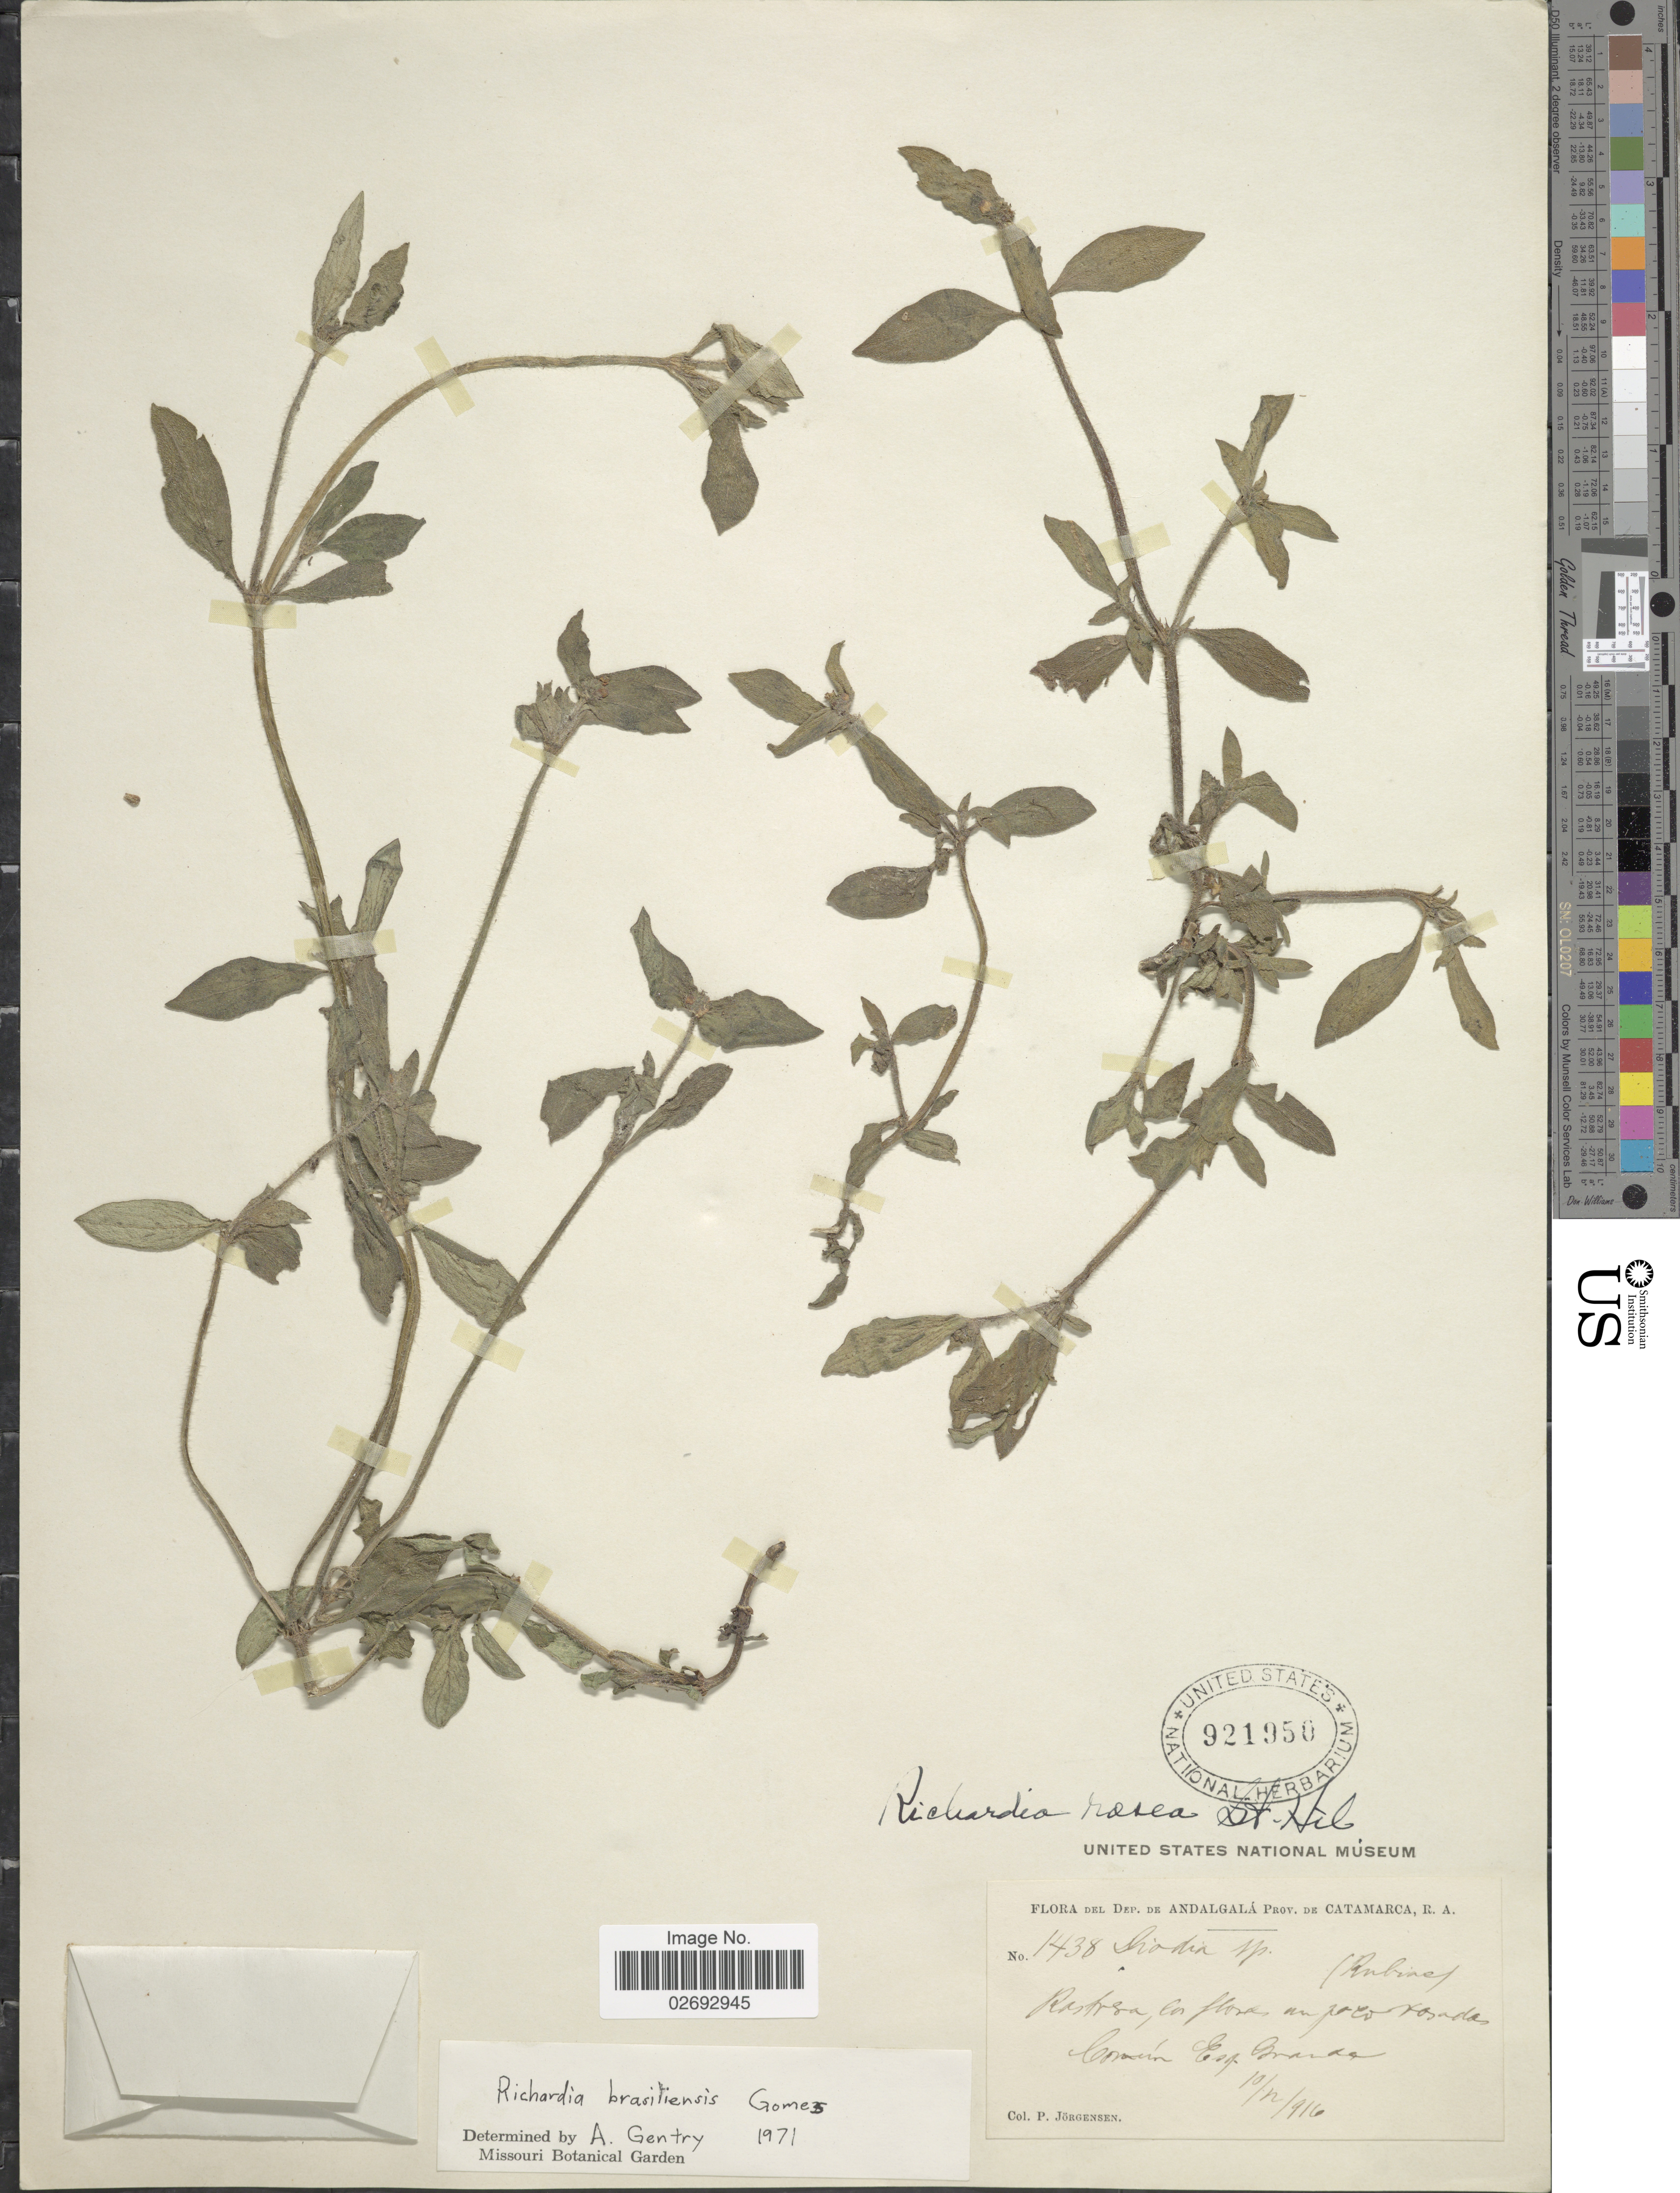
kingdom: Plantae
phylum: Tracheophyta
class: Magnoliopsida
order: Gentianales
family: Rubiaceae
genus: Richardia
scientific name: Richardia brasiliensis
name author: Gomes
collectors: P. Jörgensen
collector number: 1438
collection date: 1916-12-10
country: Argentina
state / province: Catamarca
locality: Dep. de Andalgalá. Comun Esq. Grande.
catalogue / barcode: US 921950